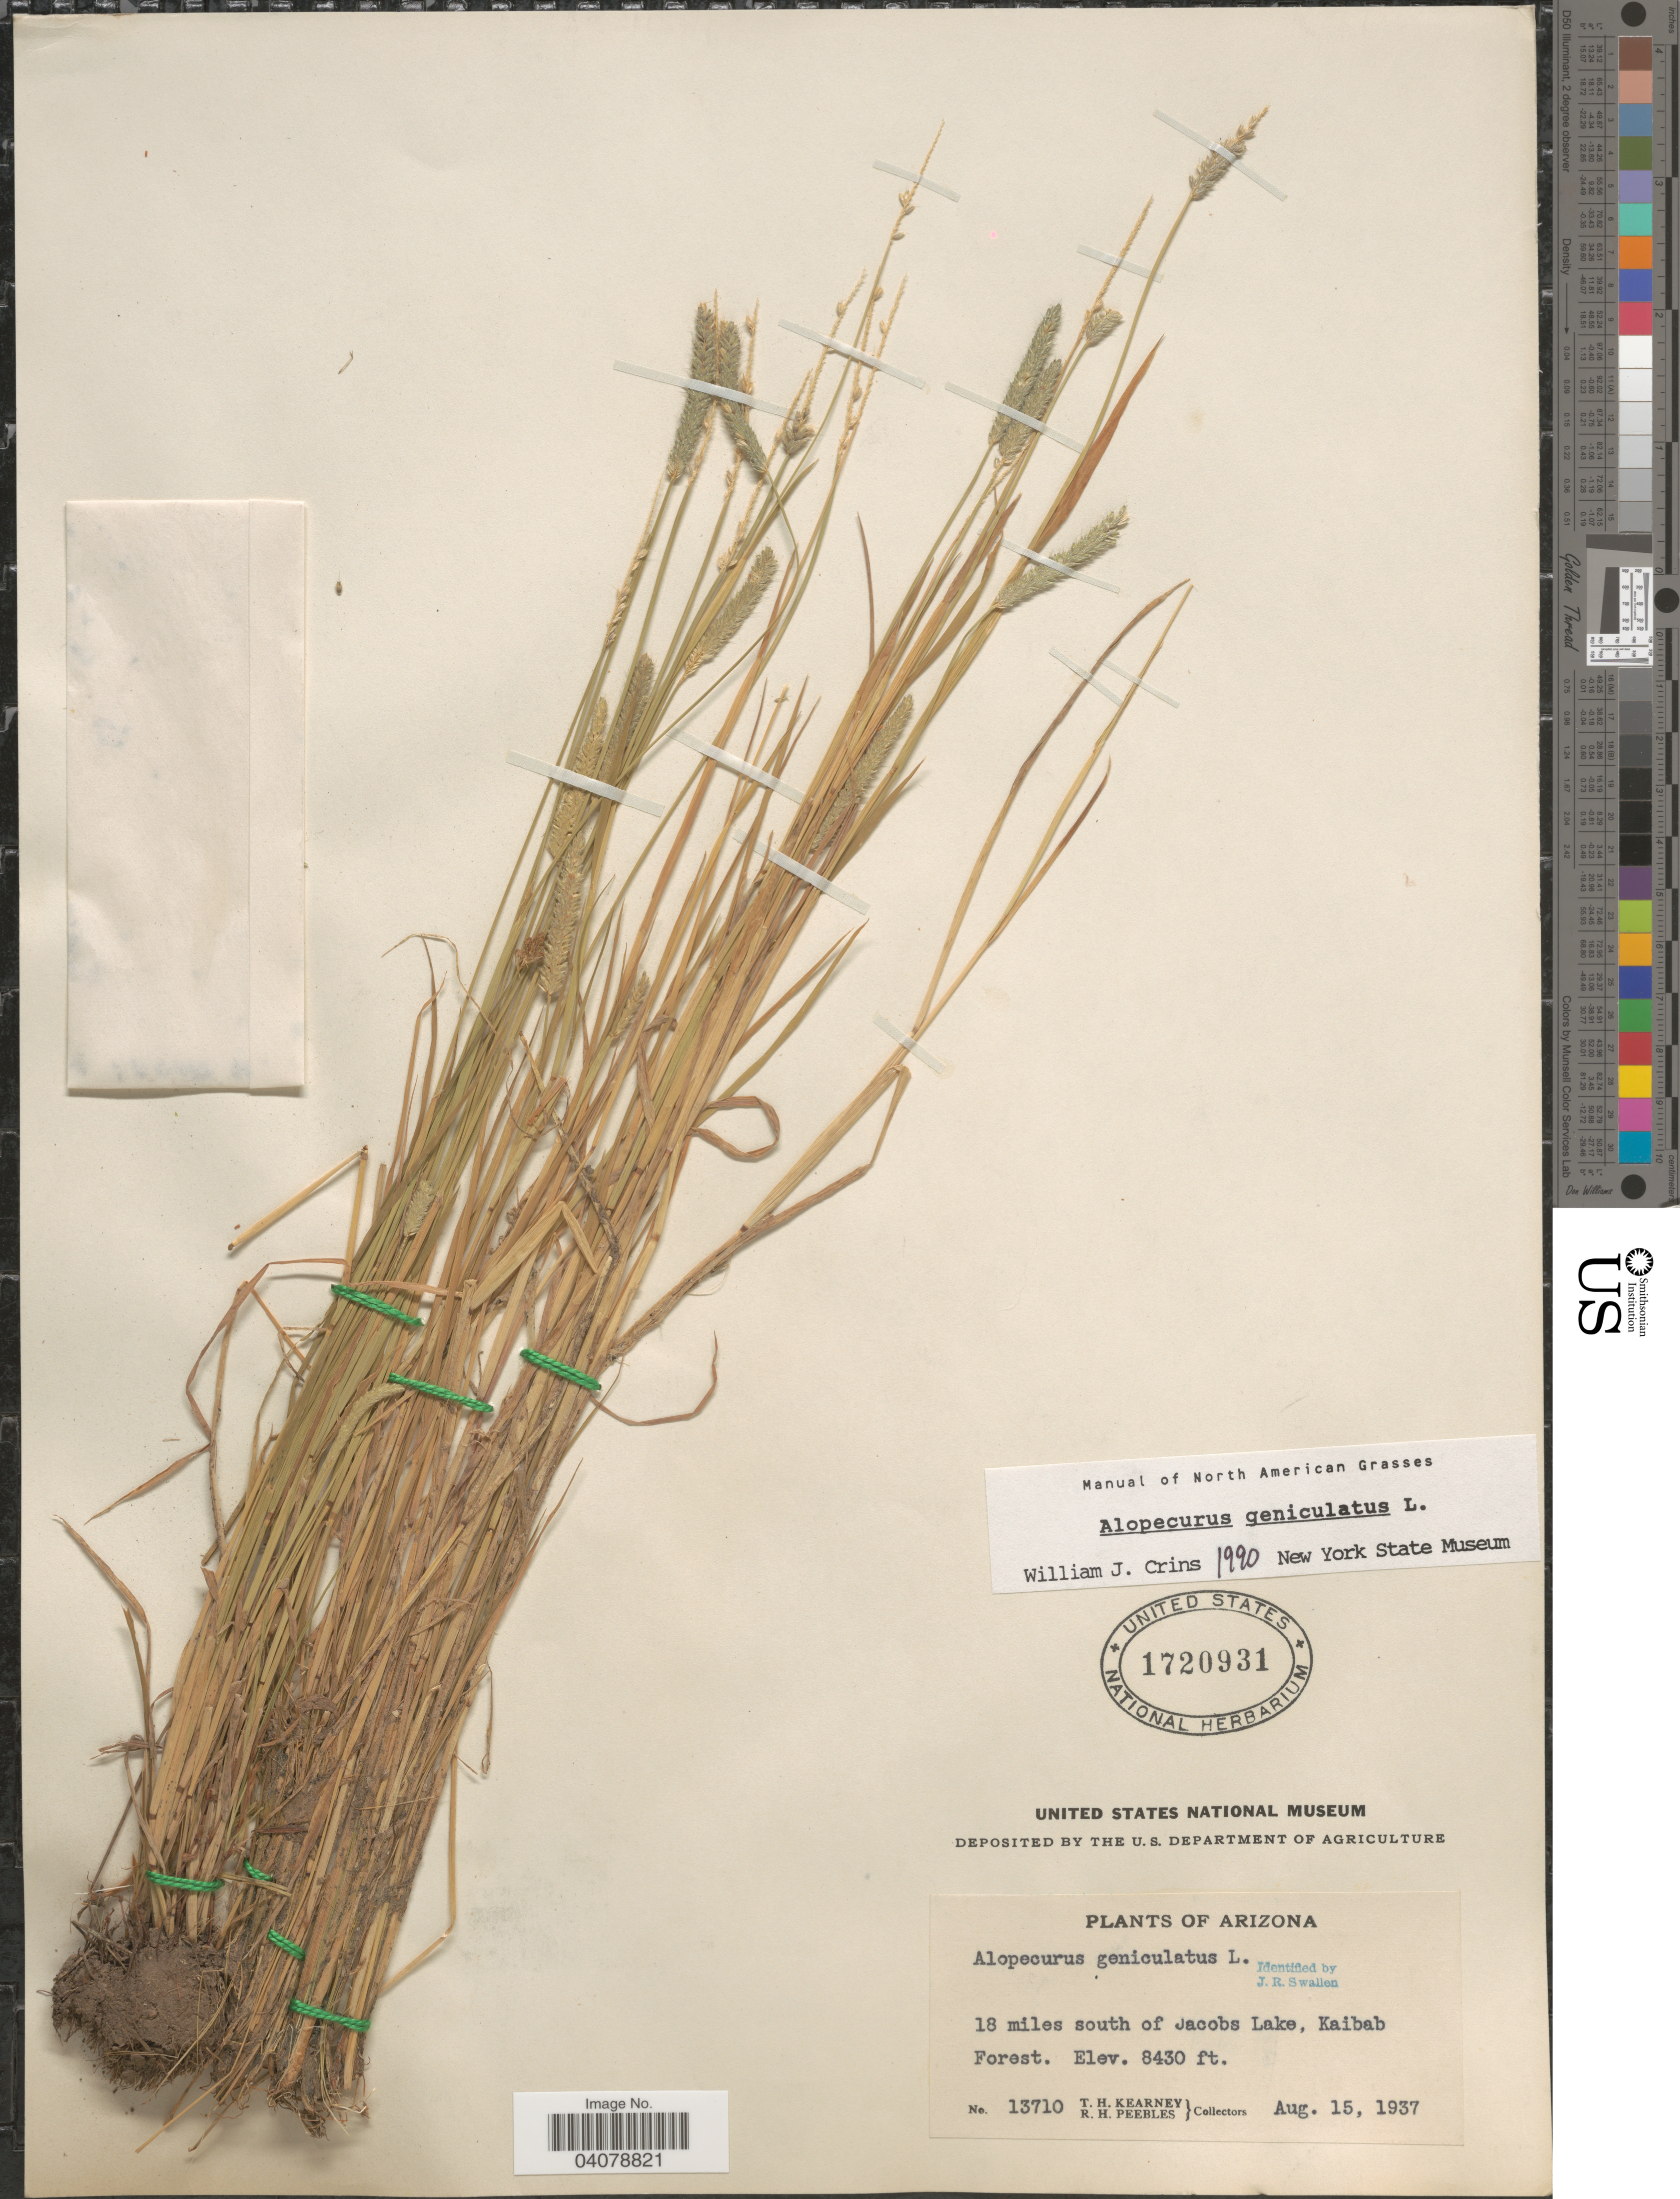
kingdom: Plantae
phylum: Tracheophyta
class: Liliopsida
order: Poales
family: Poaceae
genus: Alopecurus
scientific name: Alopecurus geniculatus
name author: L.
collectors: T. H. Kearney & R. H. Peebles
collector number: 13710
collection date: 1937-08-15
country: United States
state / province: Arizona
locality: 18 miles south of Jacobs Lake, Kaibab Forest.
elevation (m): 2569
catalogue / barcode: US 1720931